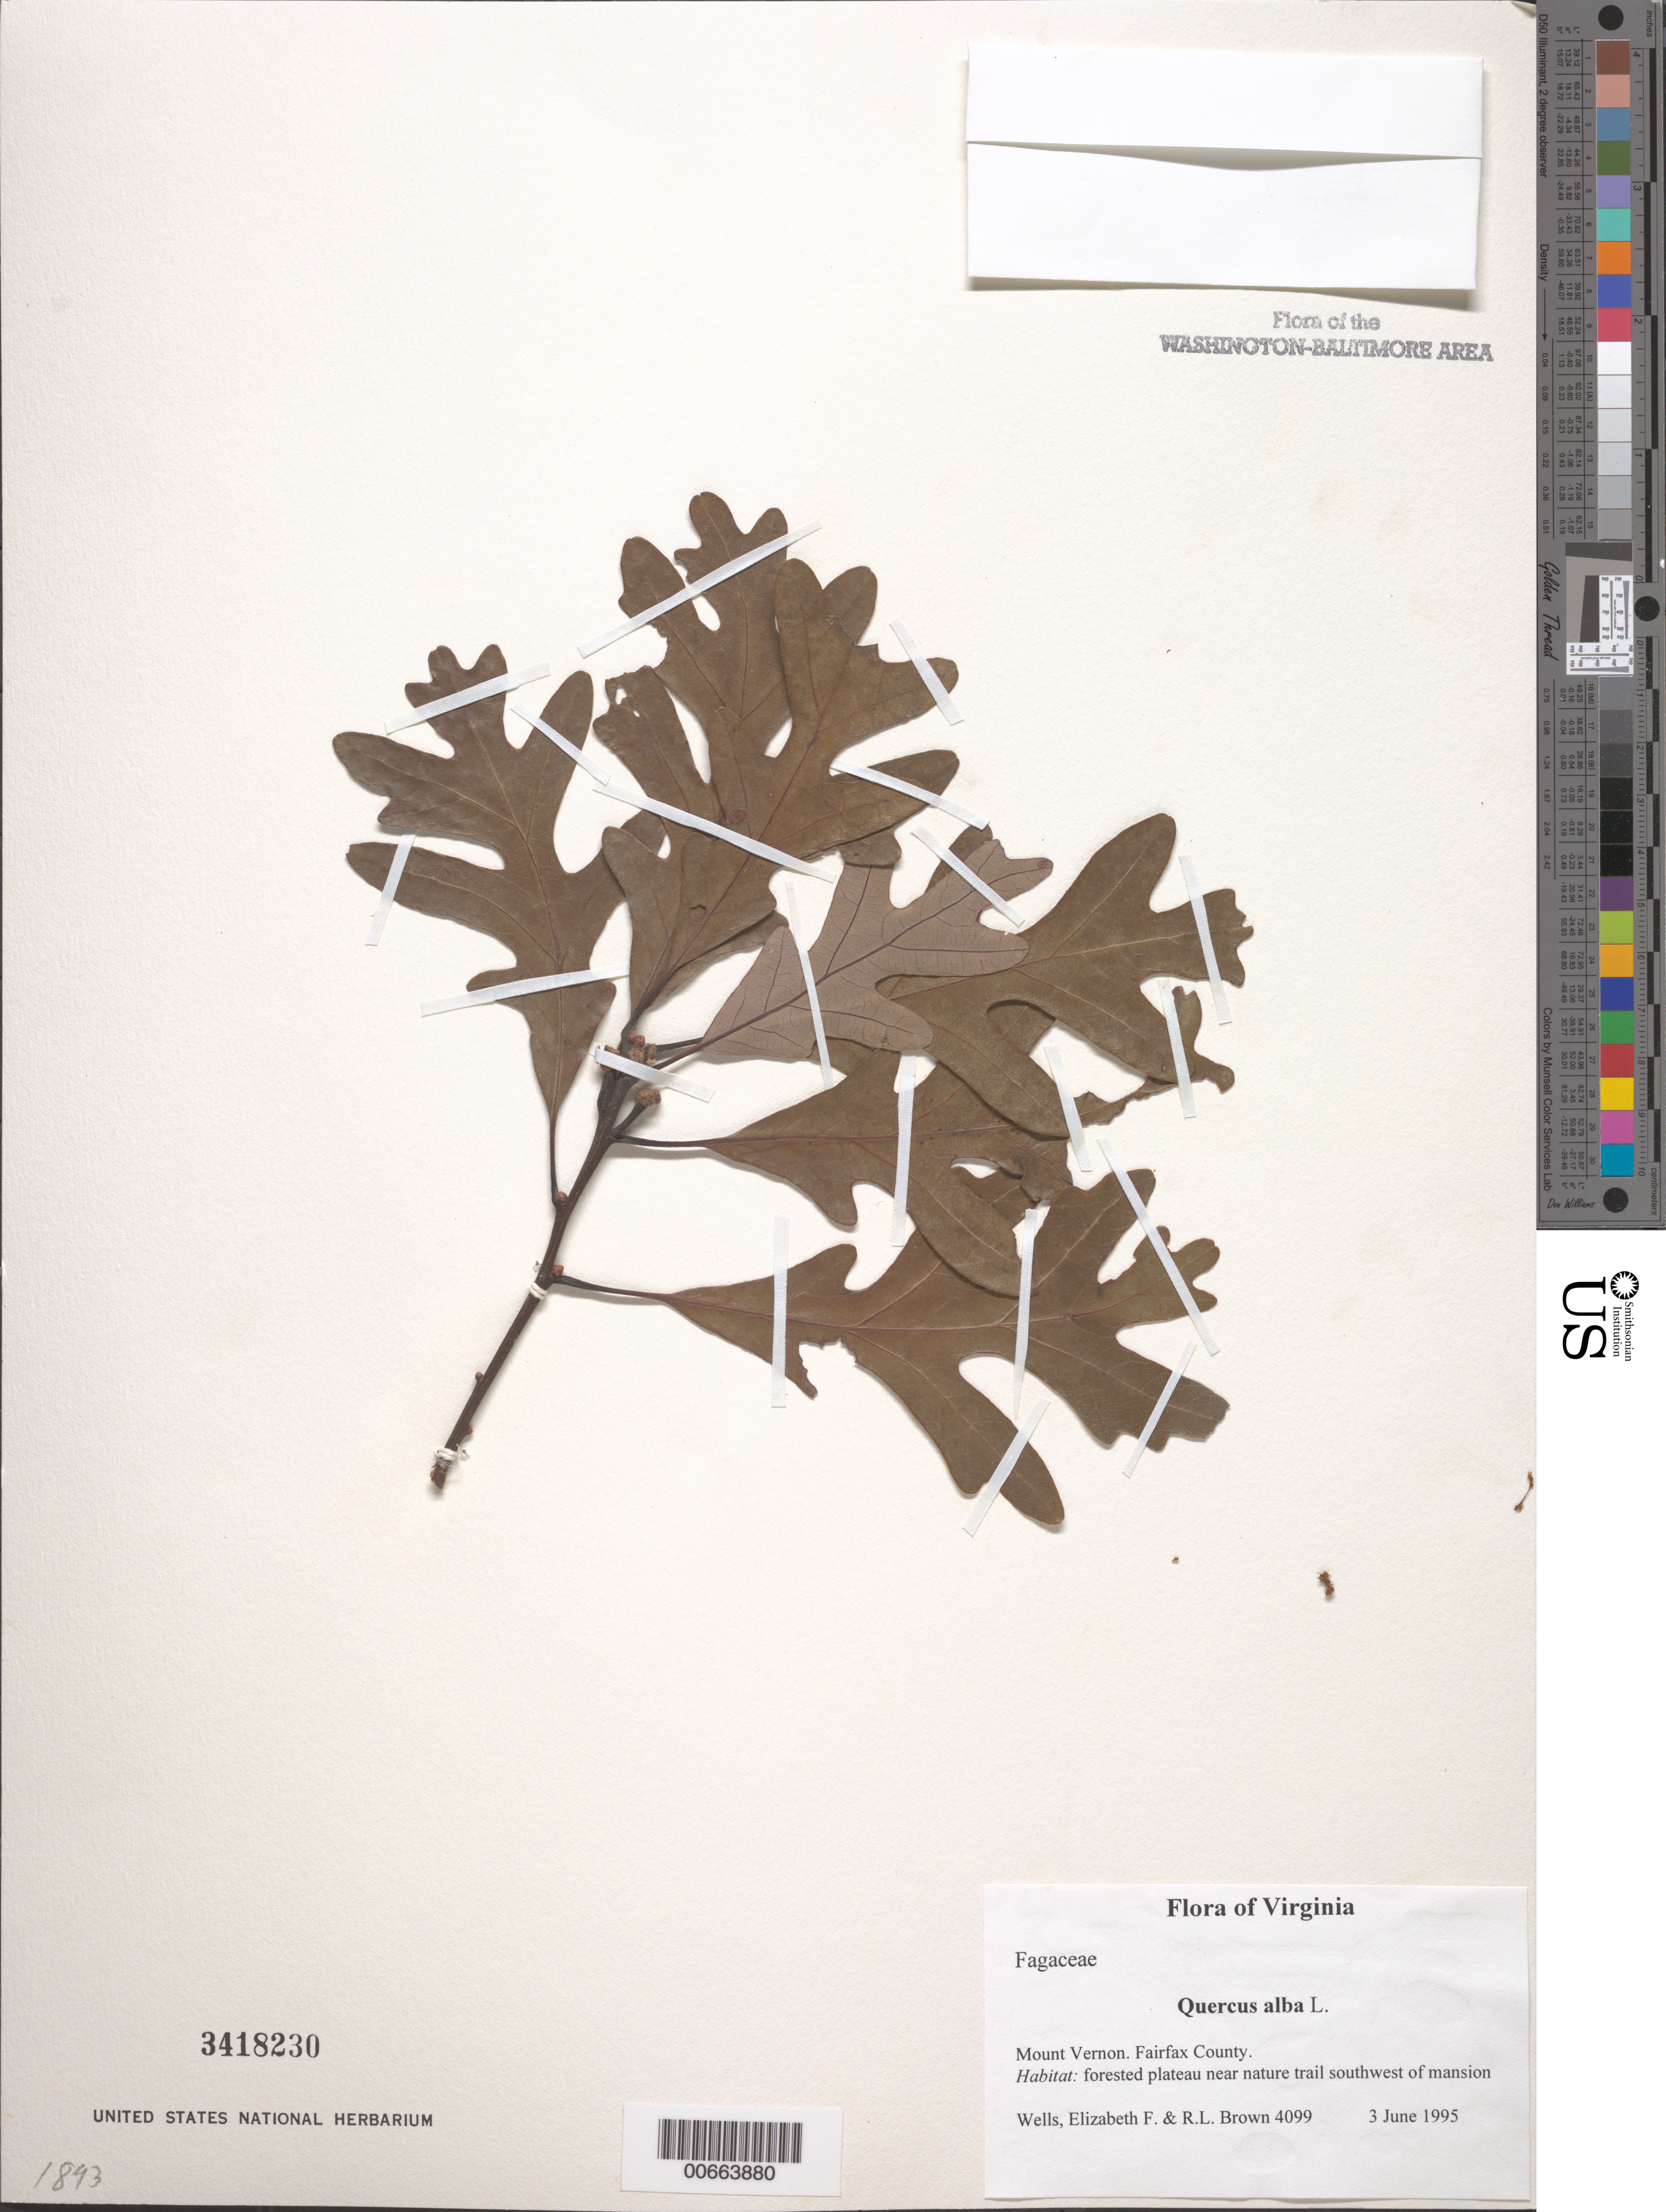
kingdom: Plantae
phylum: Tracheophyta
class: Magnoliopsida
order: Fagales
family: Fagaceae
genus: Quercus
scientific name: Quercus alba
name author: L.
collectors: E. F. Wells & R. L. Brown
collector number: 4099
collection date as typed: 03 Jun 1995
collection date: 1995-06-03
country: United States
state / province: Virginia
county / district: Fairfax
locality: Mount Vernon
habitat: forested plateau near nature trail southwest of mansion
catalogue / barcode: US 3418230